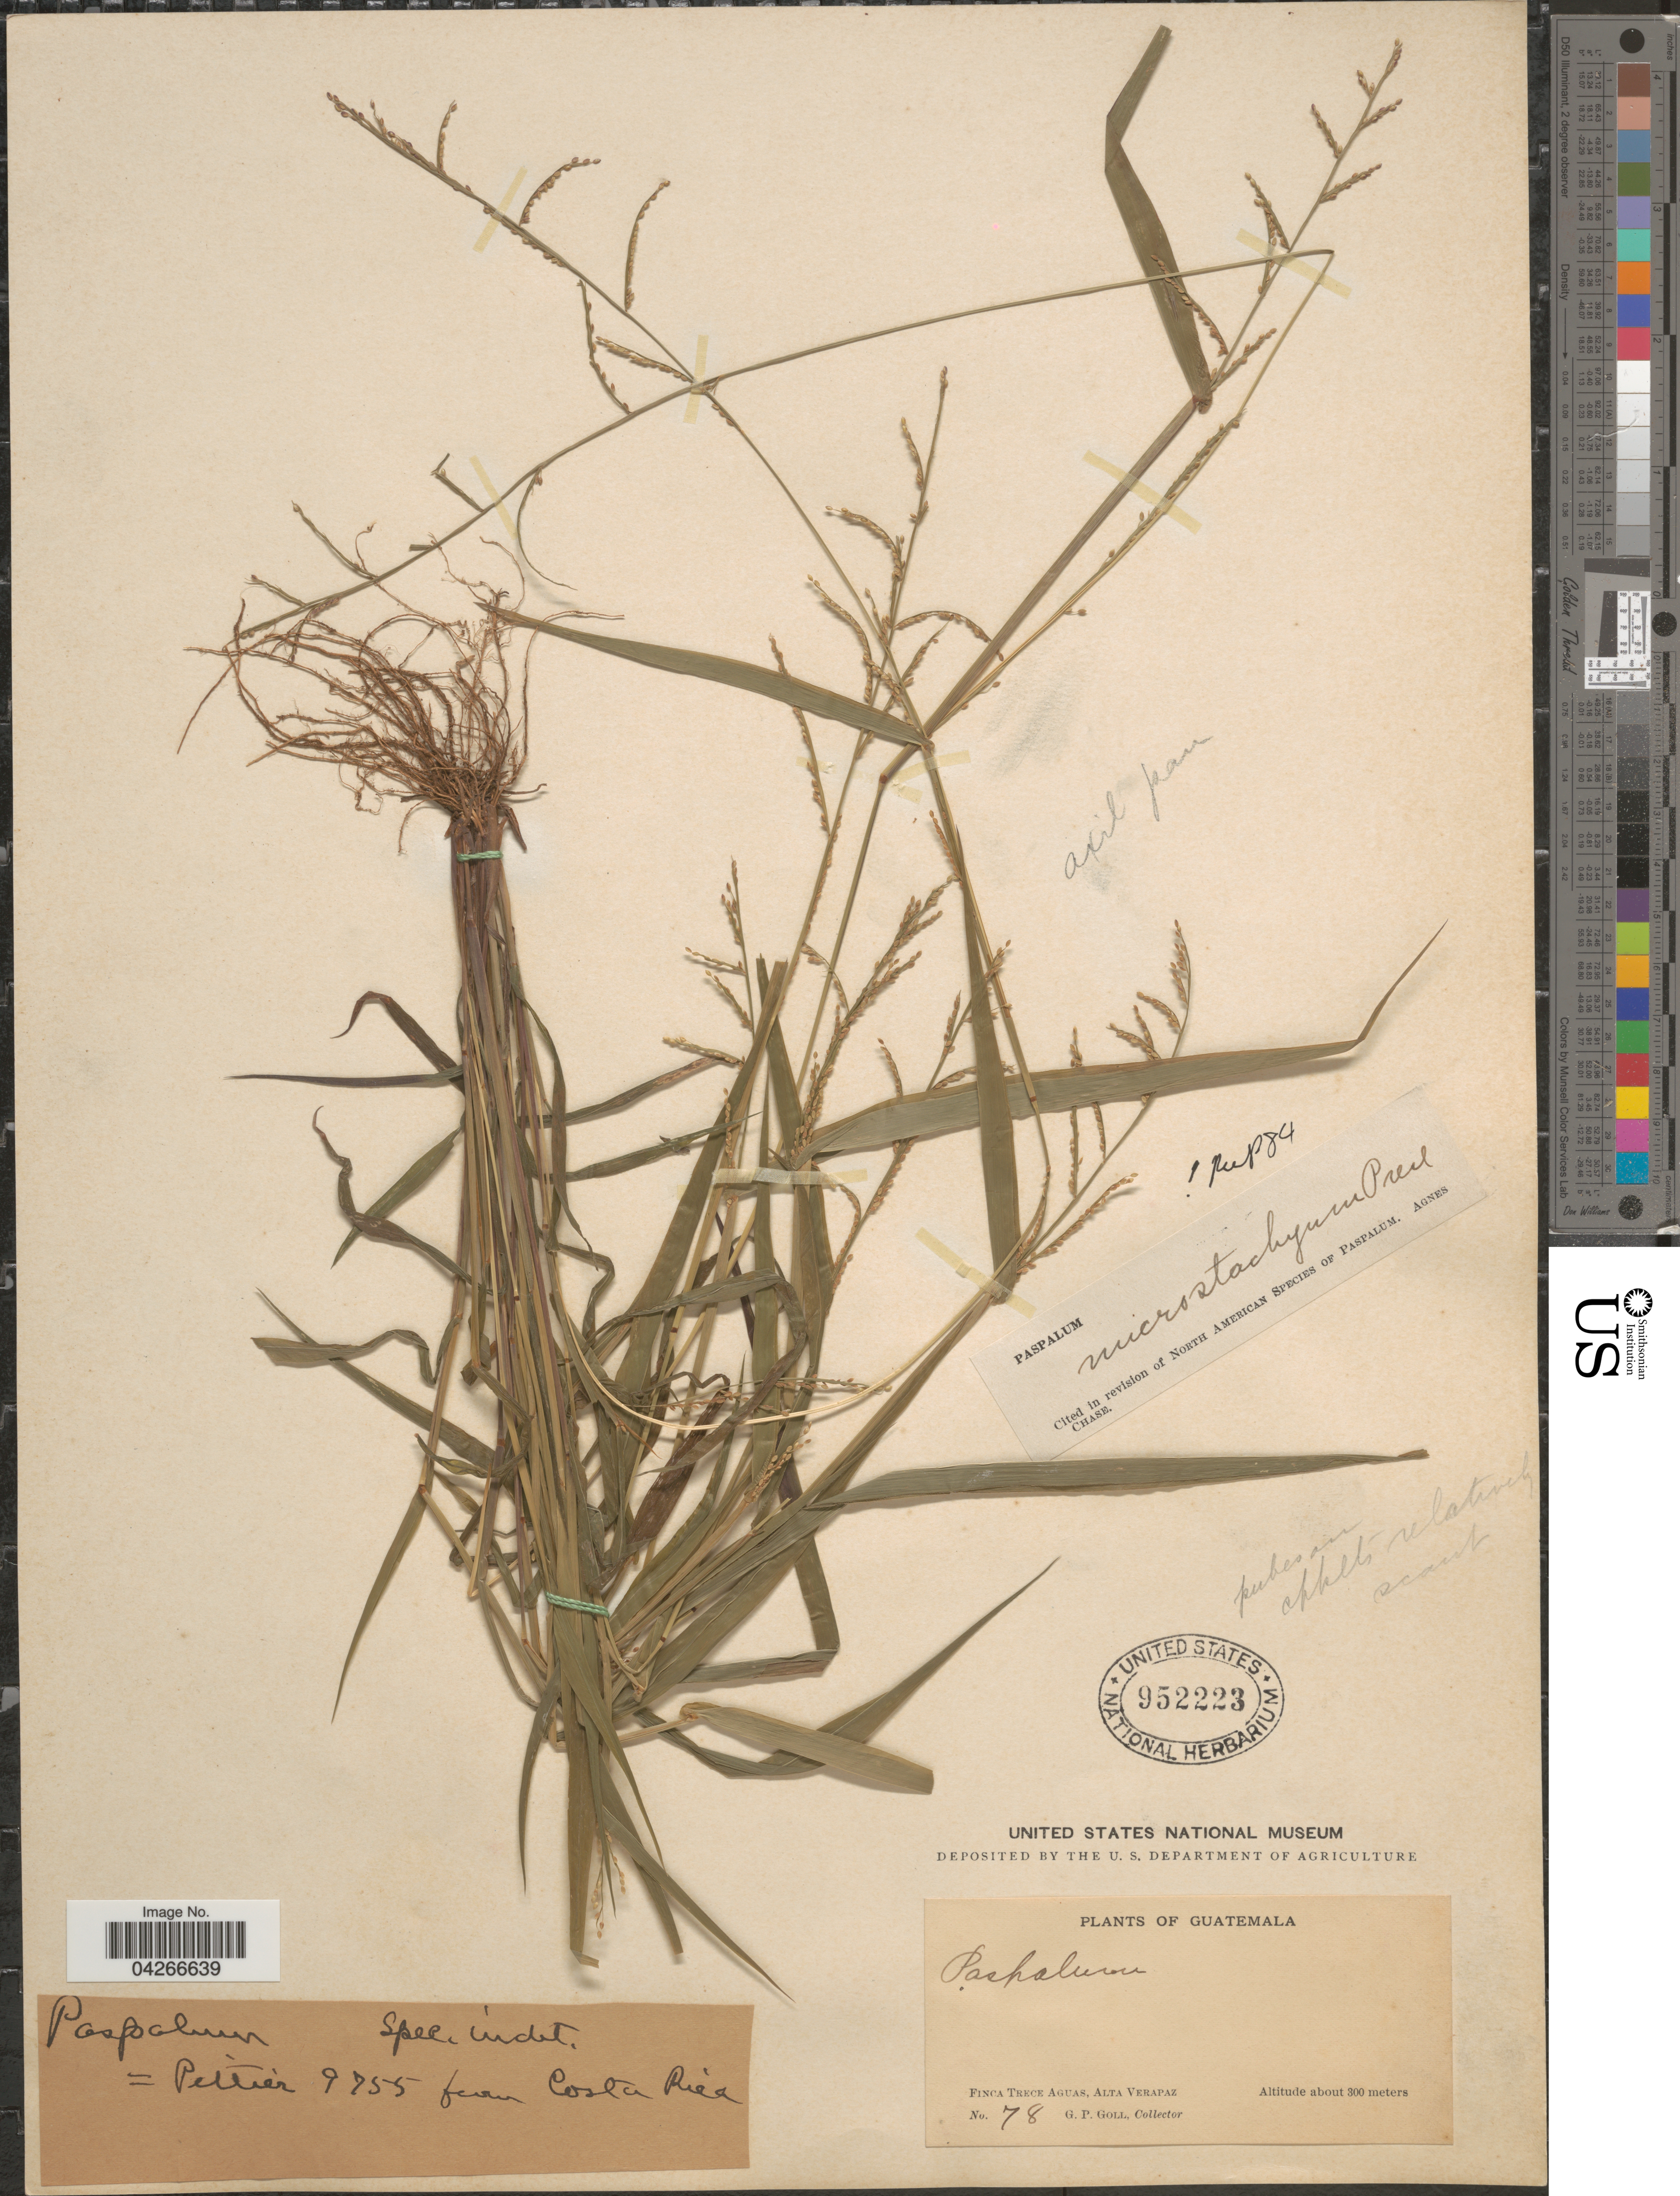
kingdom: Plantae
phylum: Tracheophyta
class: Liliopsida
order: Poales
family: Poaceae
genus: Paspalum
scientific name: Paspalum microstachyum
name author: J. Presl in C. Presl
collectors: G. P. Goll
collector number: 78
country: Guatemala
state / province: Alta Verapaz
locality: Finca Trece Aguas.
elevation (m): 300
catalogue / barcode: US 952223